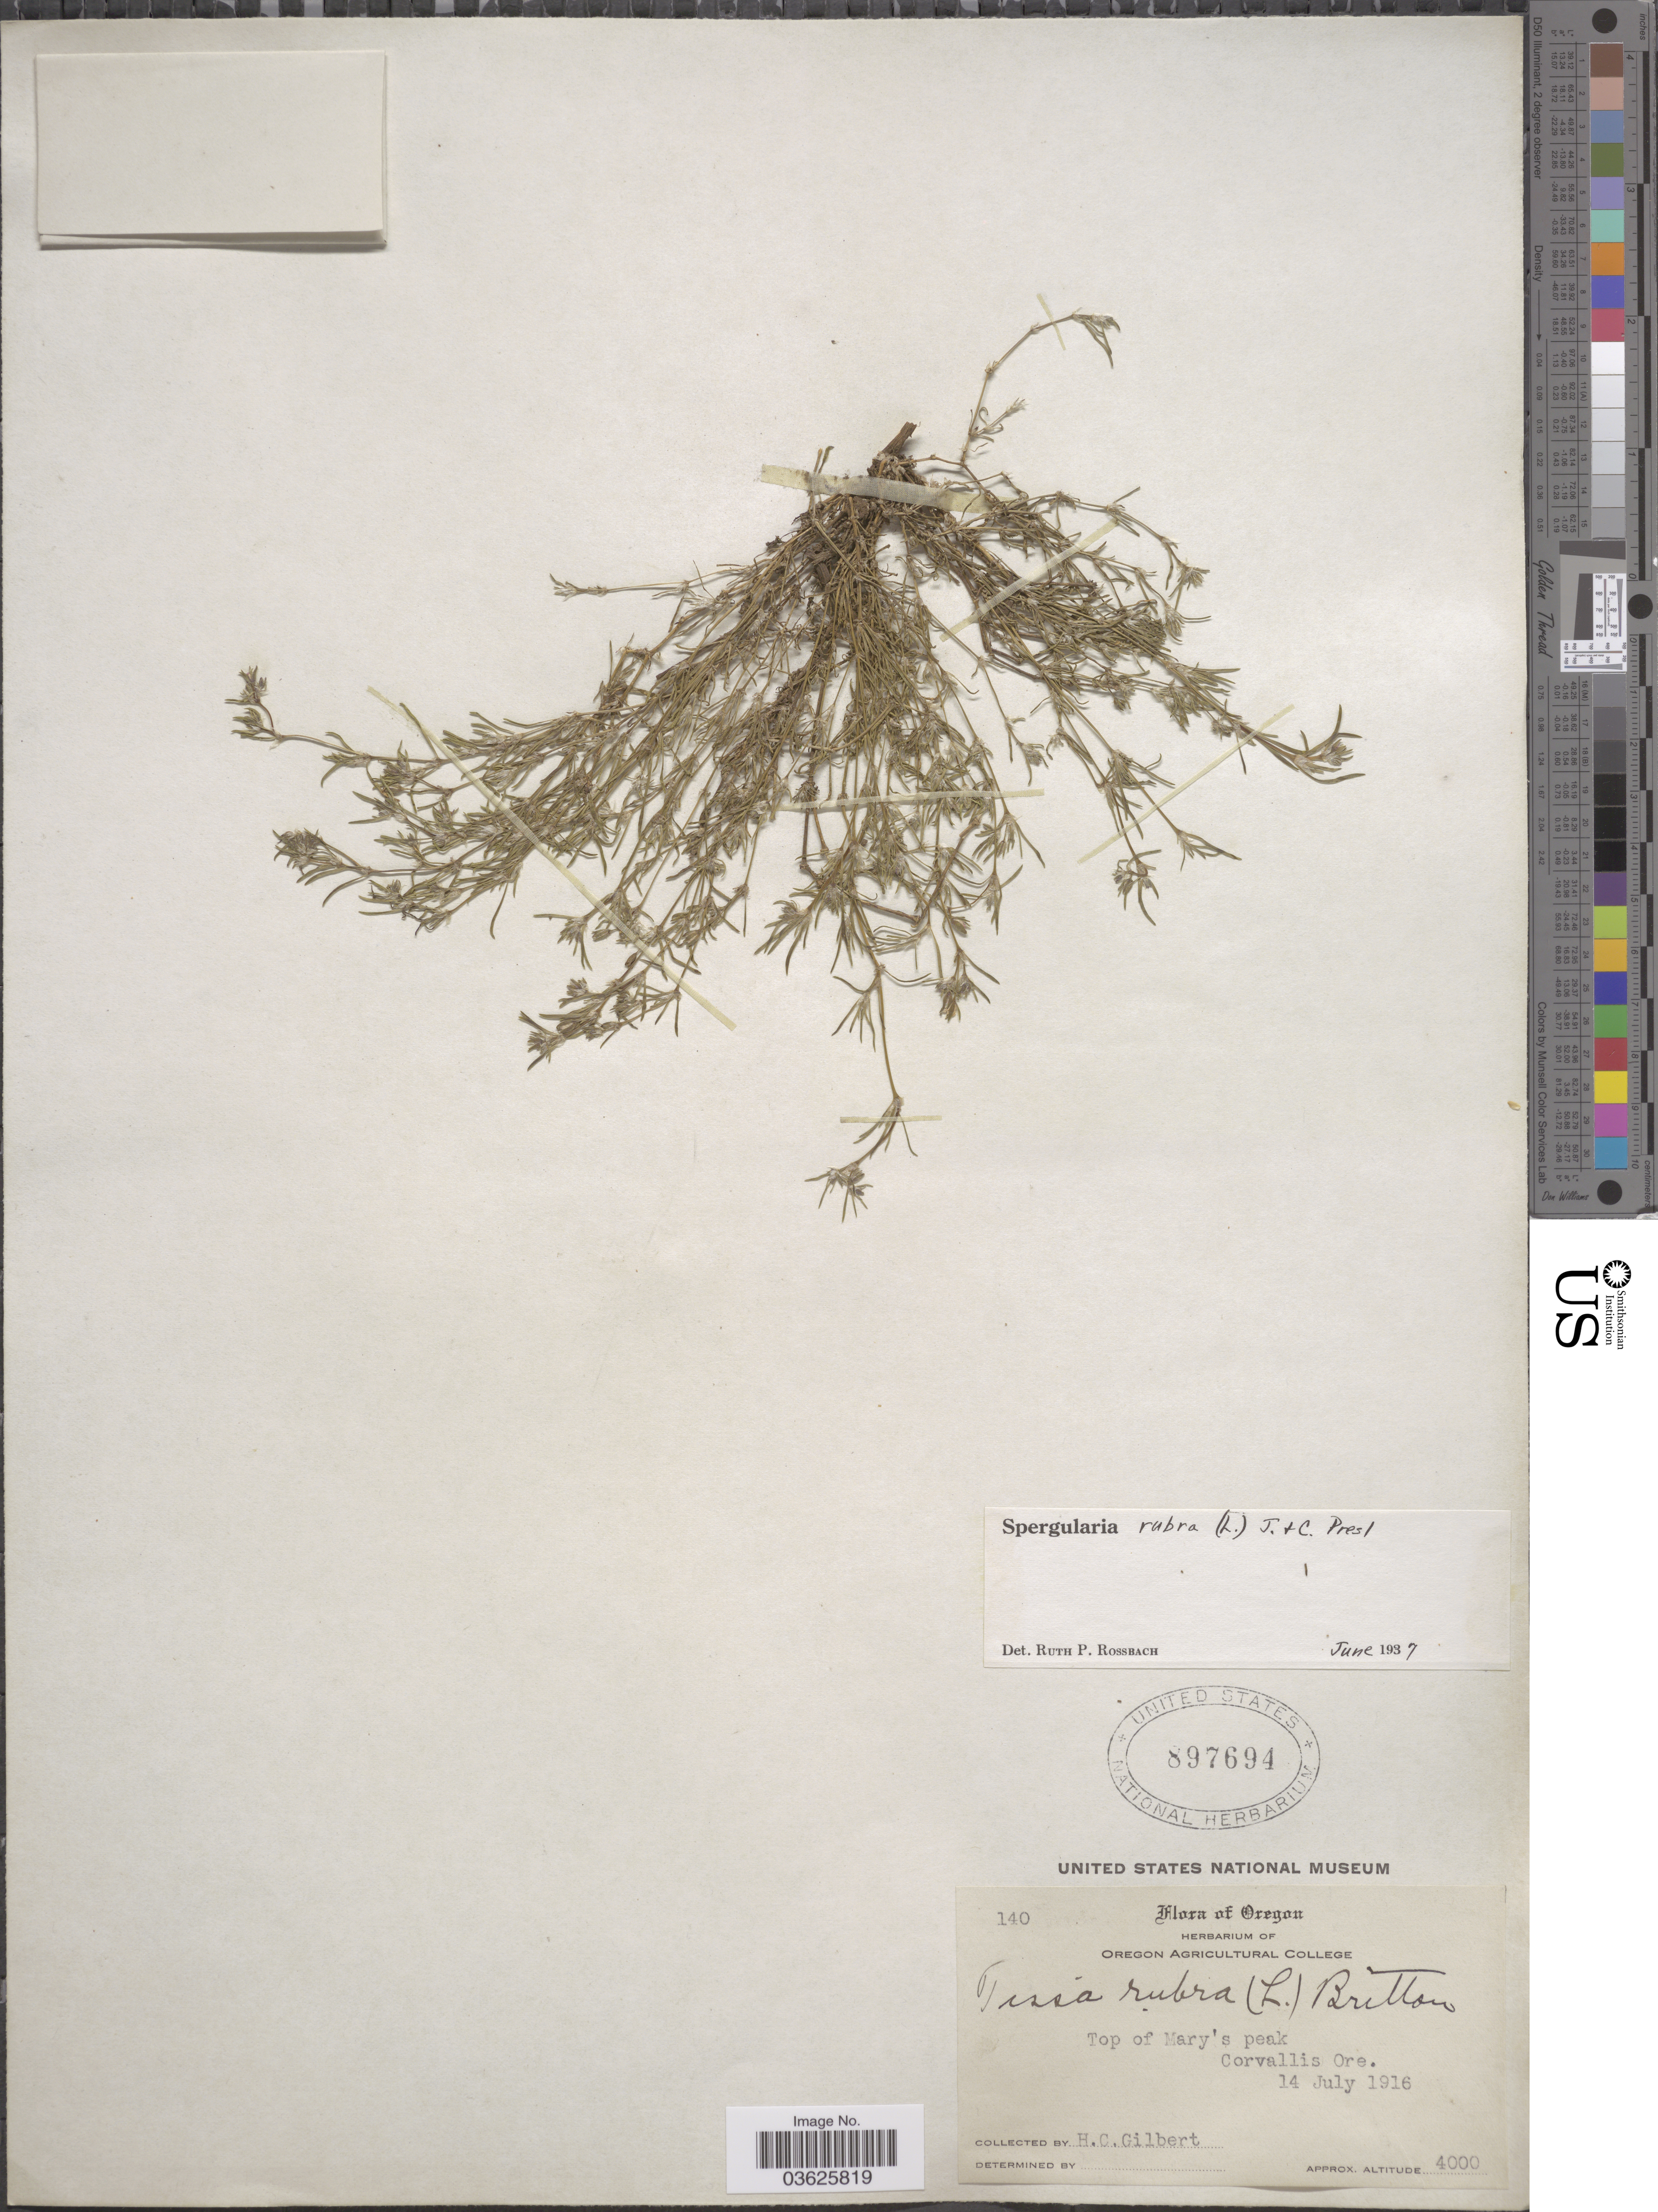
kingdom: Plantae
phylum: Tracheophyta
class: Magnoliopsida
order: Caryophyllales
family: Caryophyllaceae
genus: Spergularia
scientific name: Spergularia rubra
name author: (L.) J. Presl & C. Presl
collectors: H. Gilbert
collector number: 140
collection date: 1916-07-14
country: United States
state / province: Oregon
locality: Top of Mary's peak, Corvallis.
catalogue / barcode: US 897694